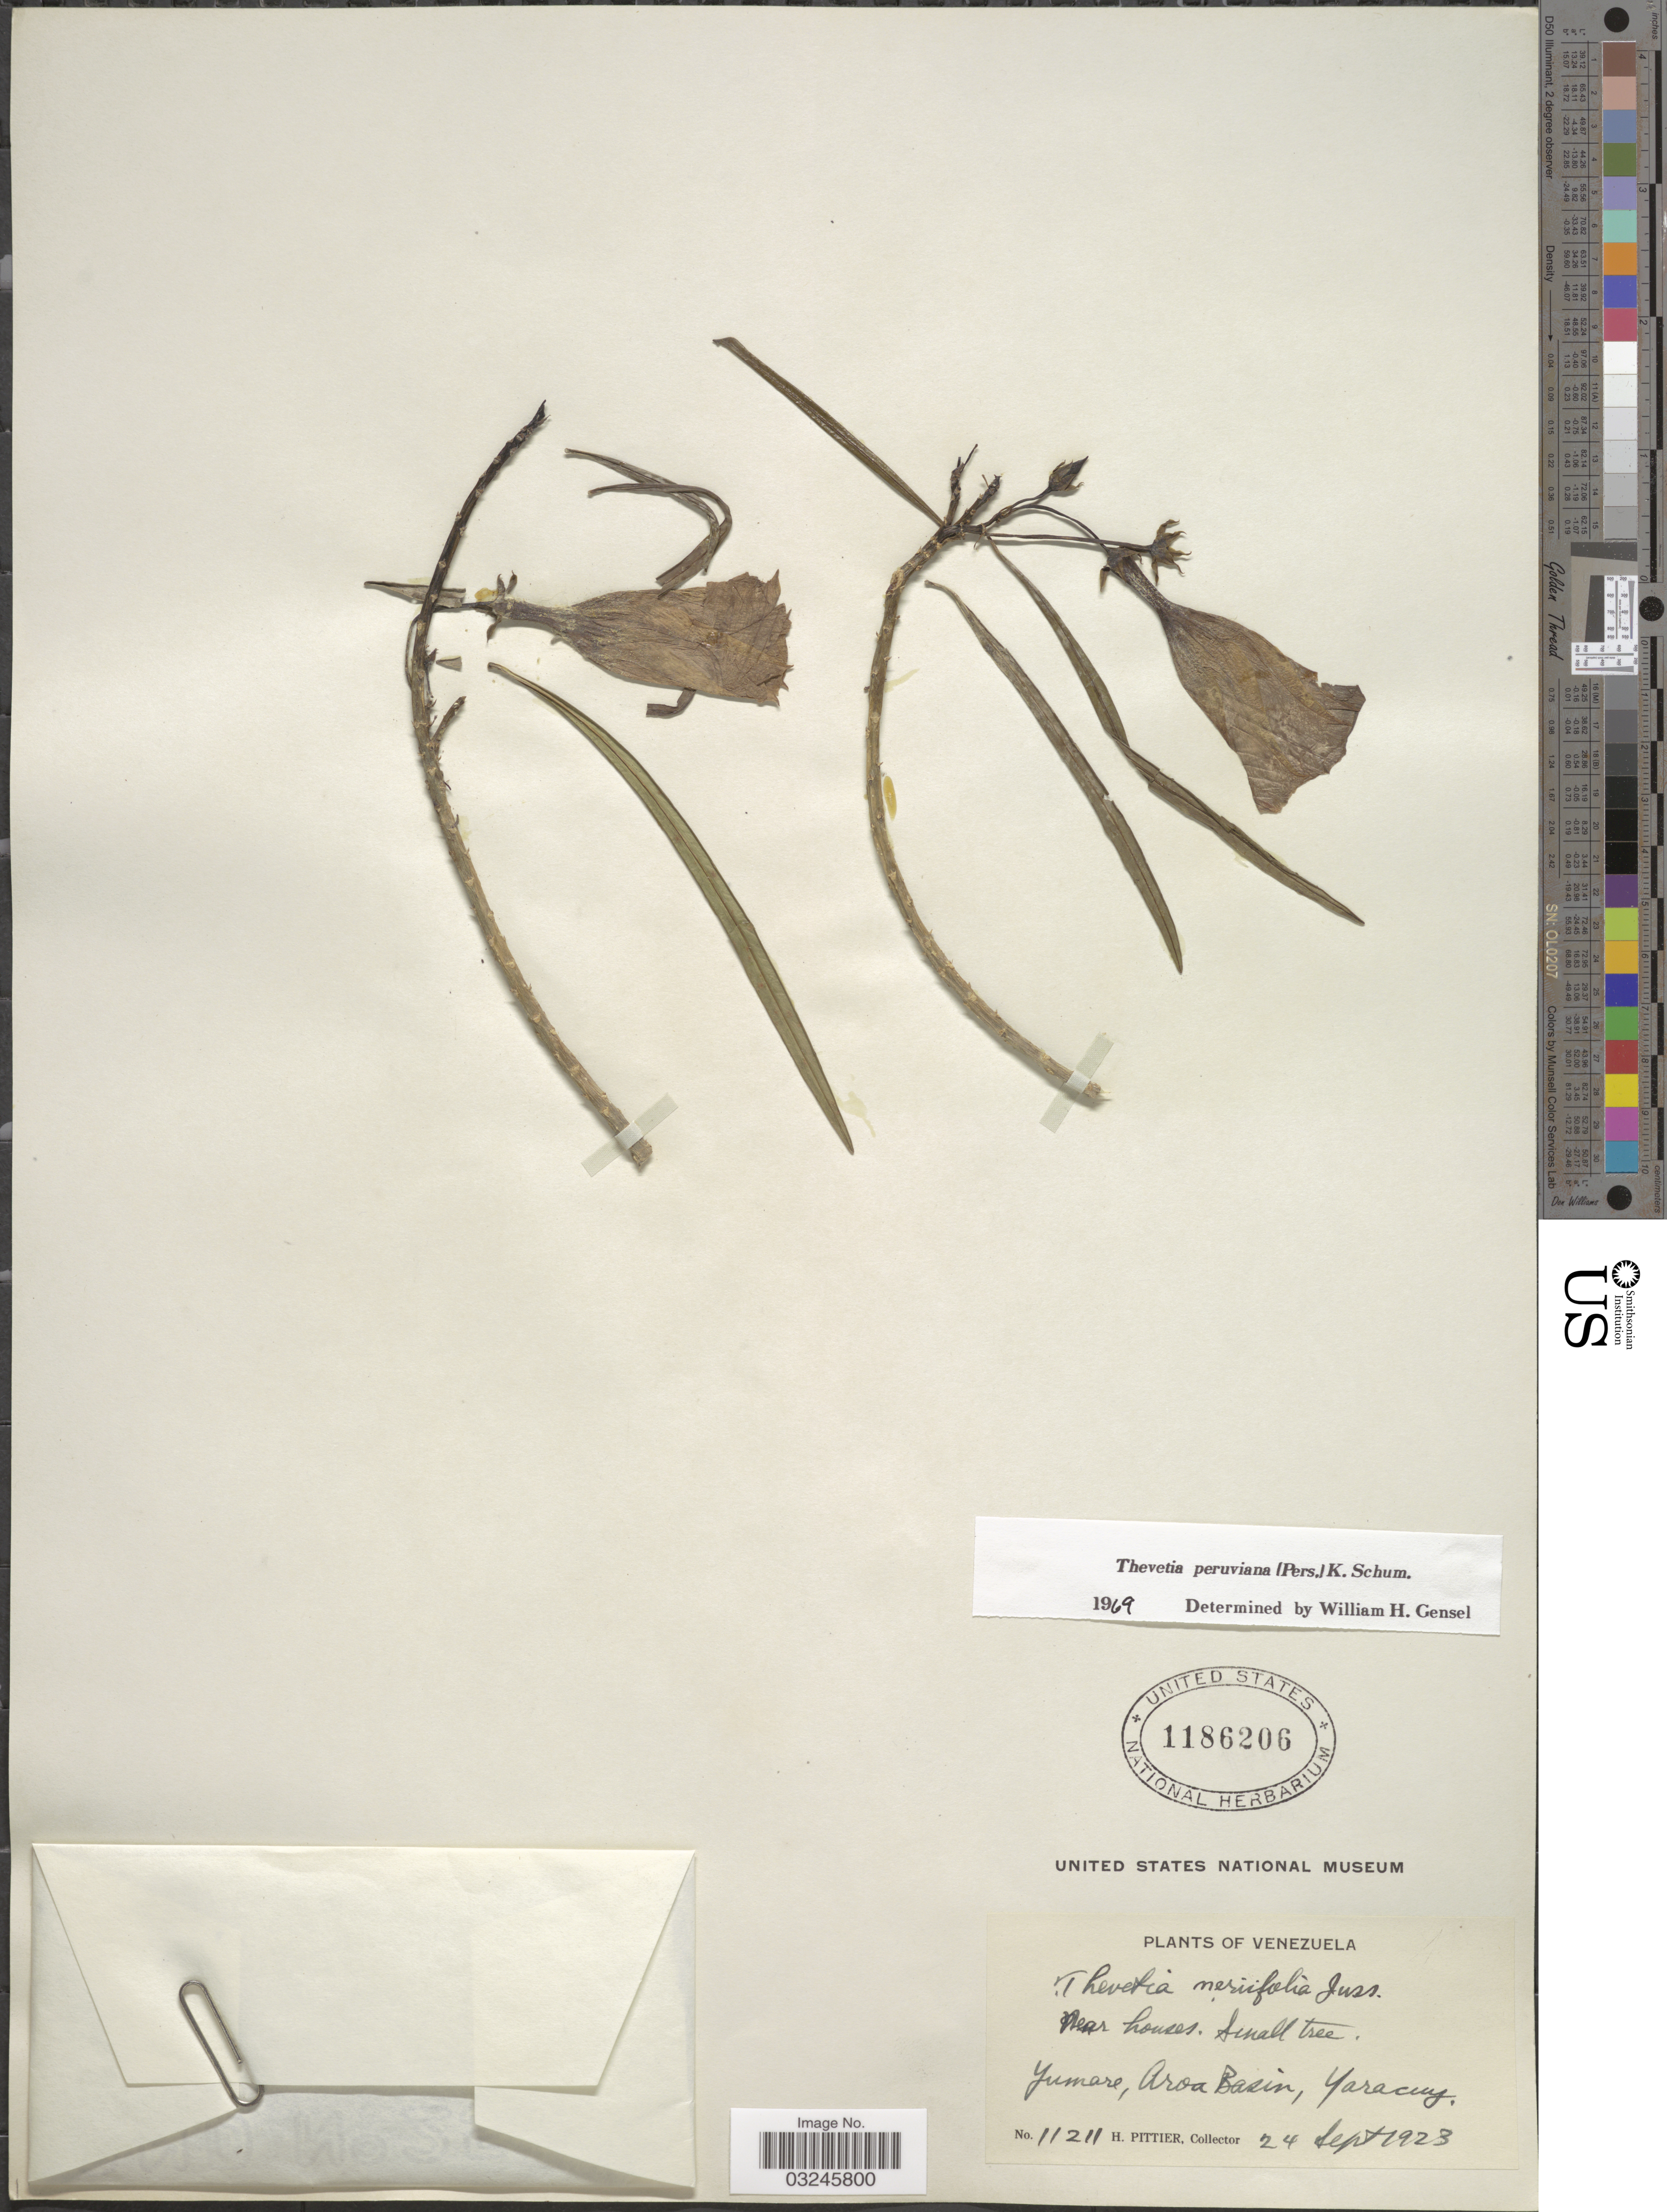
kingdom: Plantae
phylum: Tracheophyta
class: Magnoliopsida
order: Gentianales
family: Apocynaceae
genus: Thevetia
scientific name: Thevetia peruviana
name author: (Pers.) K. Schum.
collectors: H. F. Pittier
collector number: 11211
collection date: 1923-09-24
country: Venezuela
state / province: Yaracuy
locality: Yumare, Aroa Basin, Yaracuy.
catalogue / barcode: US 1186206